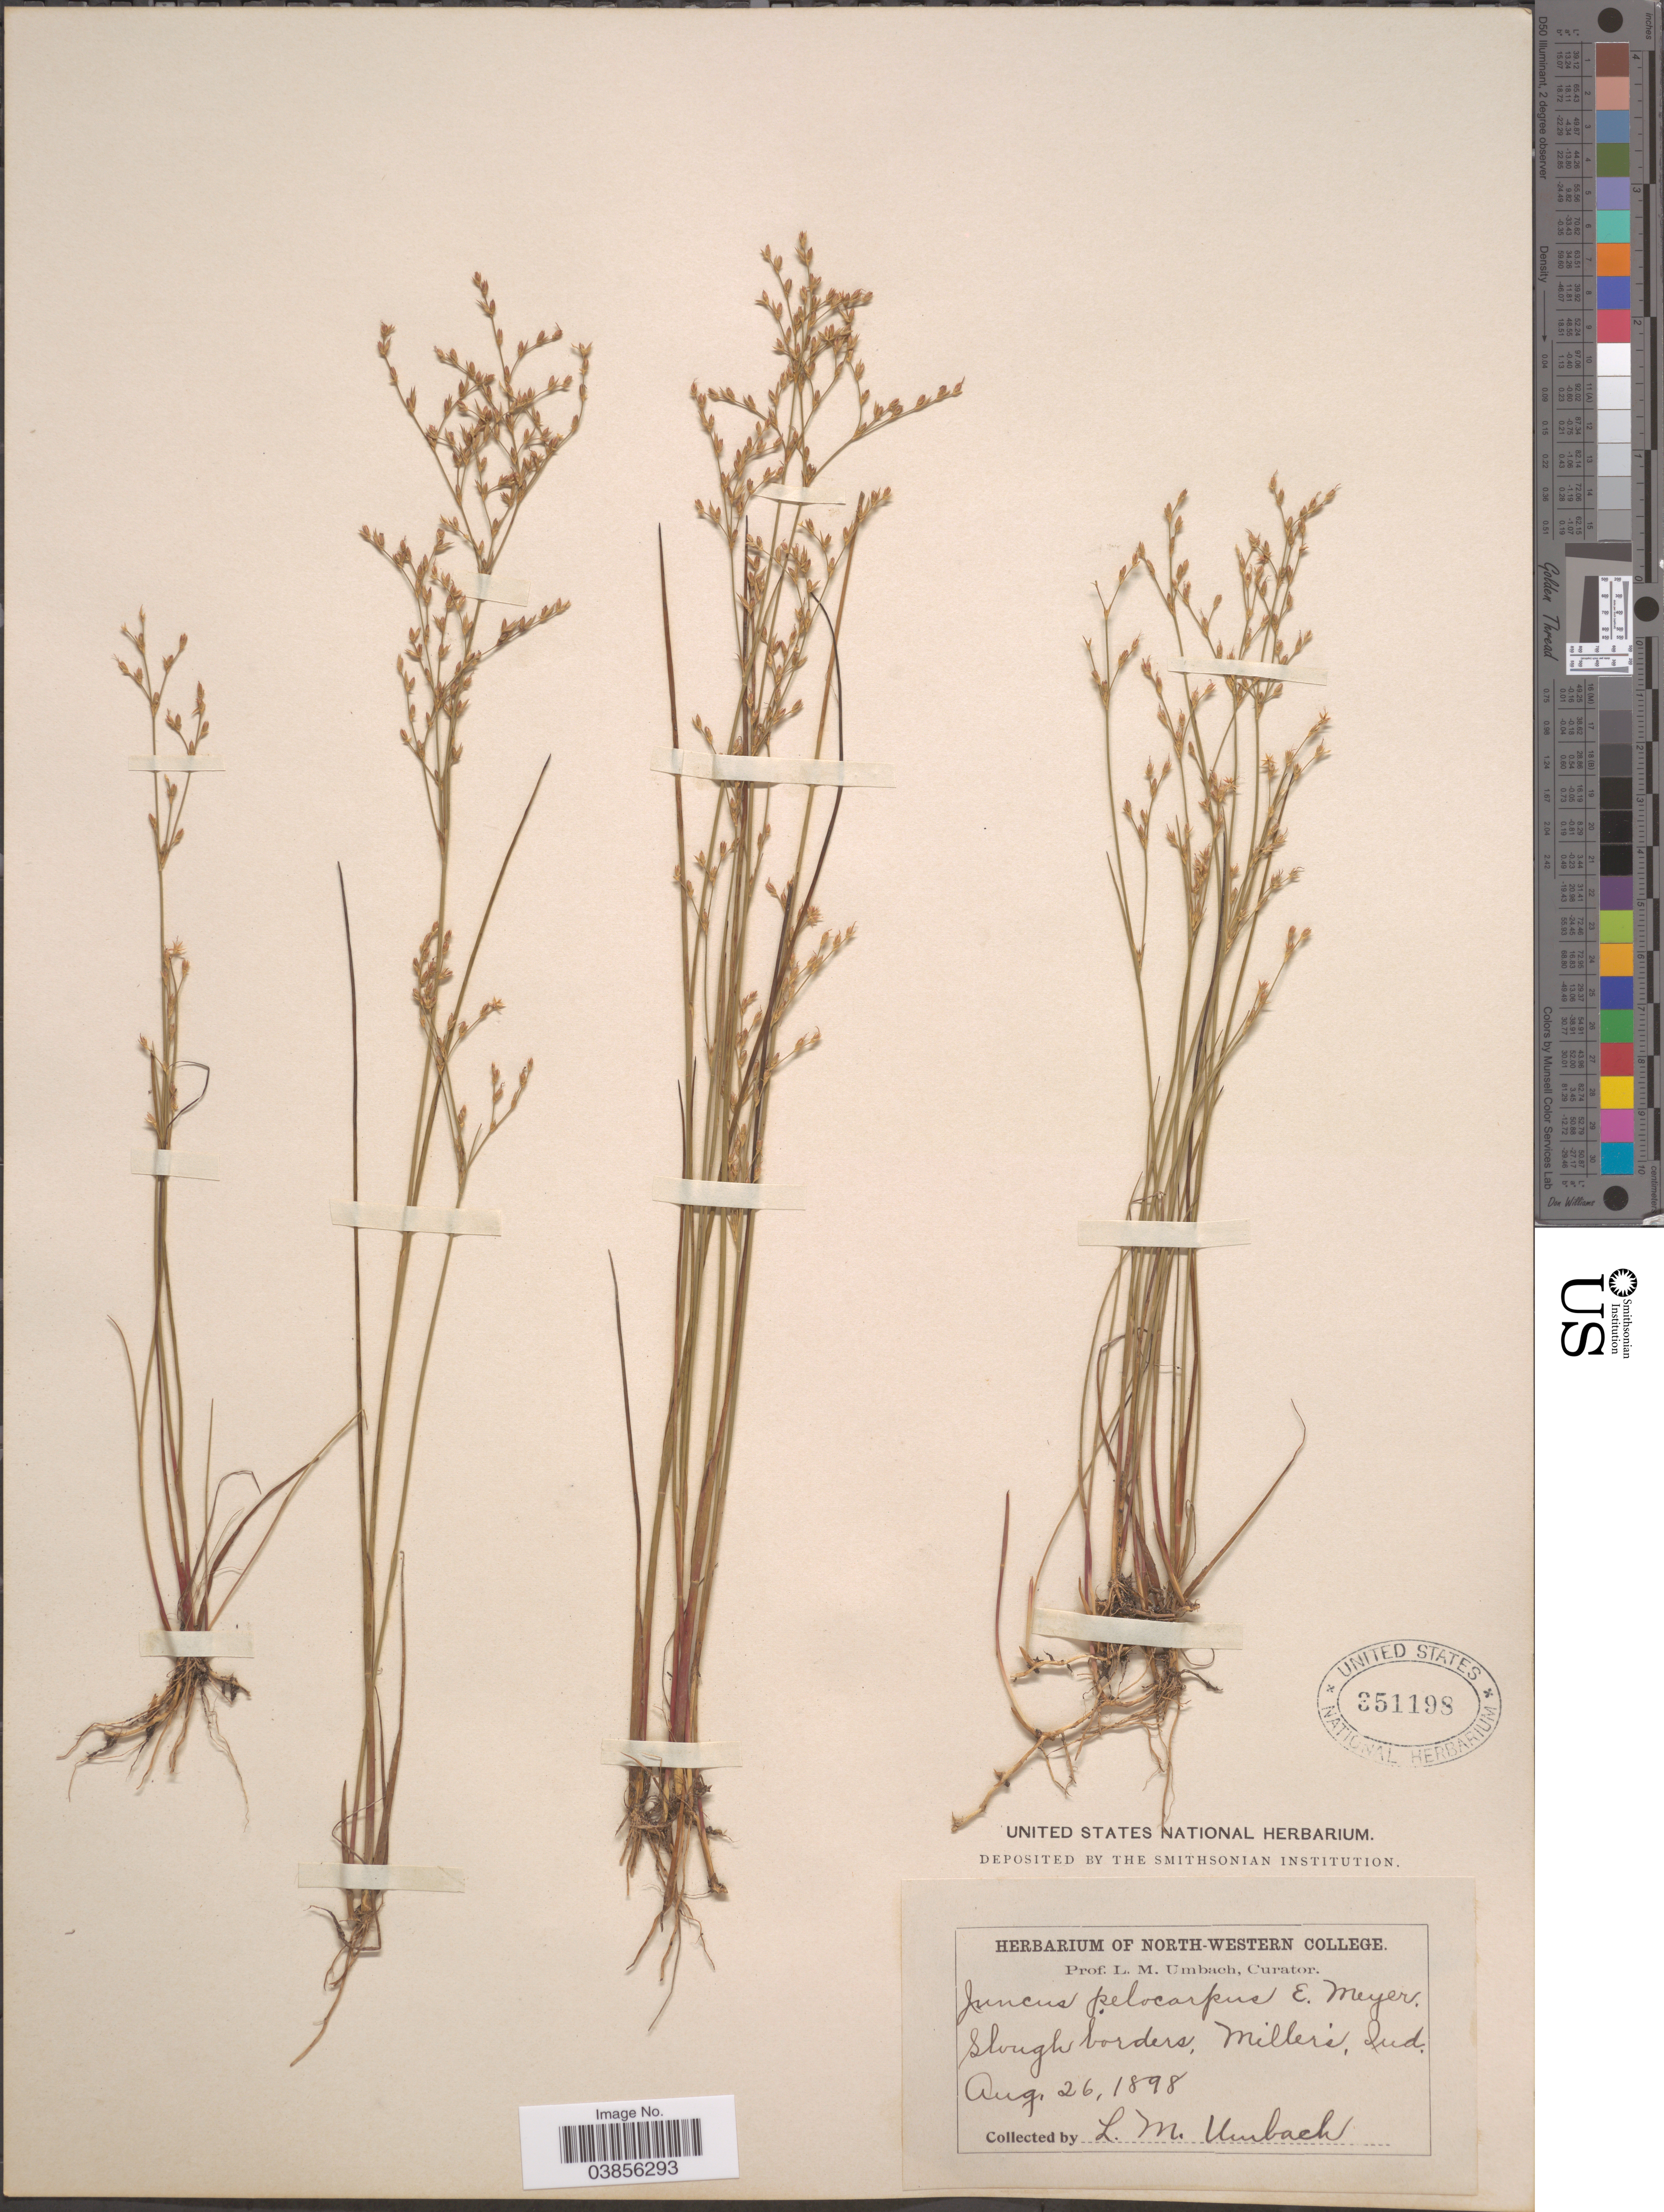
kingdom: Plantae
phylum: Tracheophyta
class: Liliopsida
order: Poales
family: Juncaceae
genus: Juncus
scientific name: Juncus pelocarpus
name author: E. Mey.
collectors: L. M. Umbach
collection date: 1898-08-26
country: United States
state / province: Indiana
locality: Slough borders, Miller's.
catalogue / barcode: US 351198